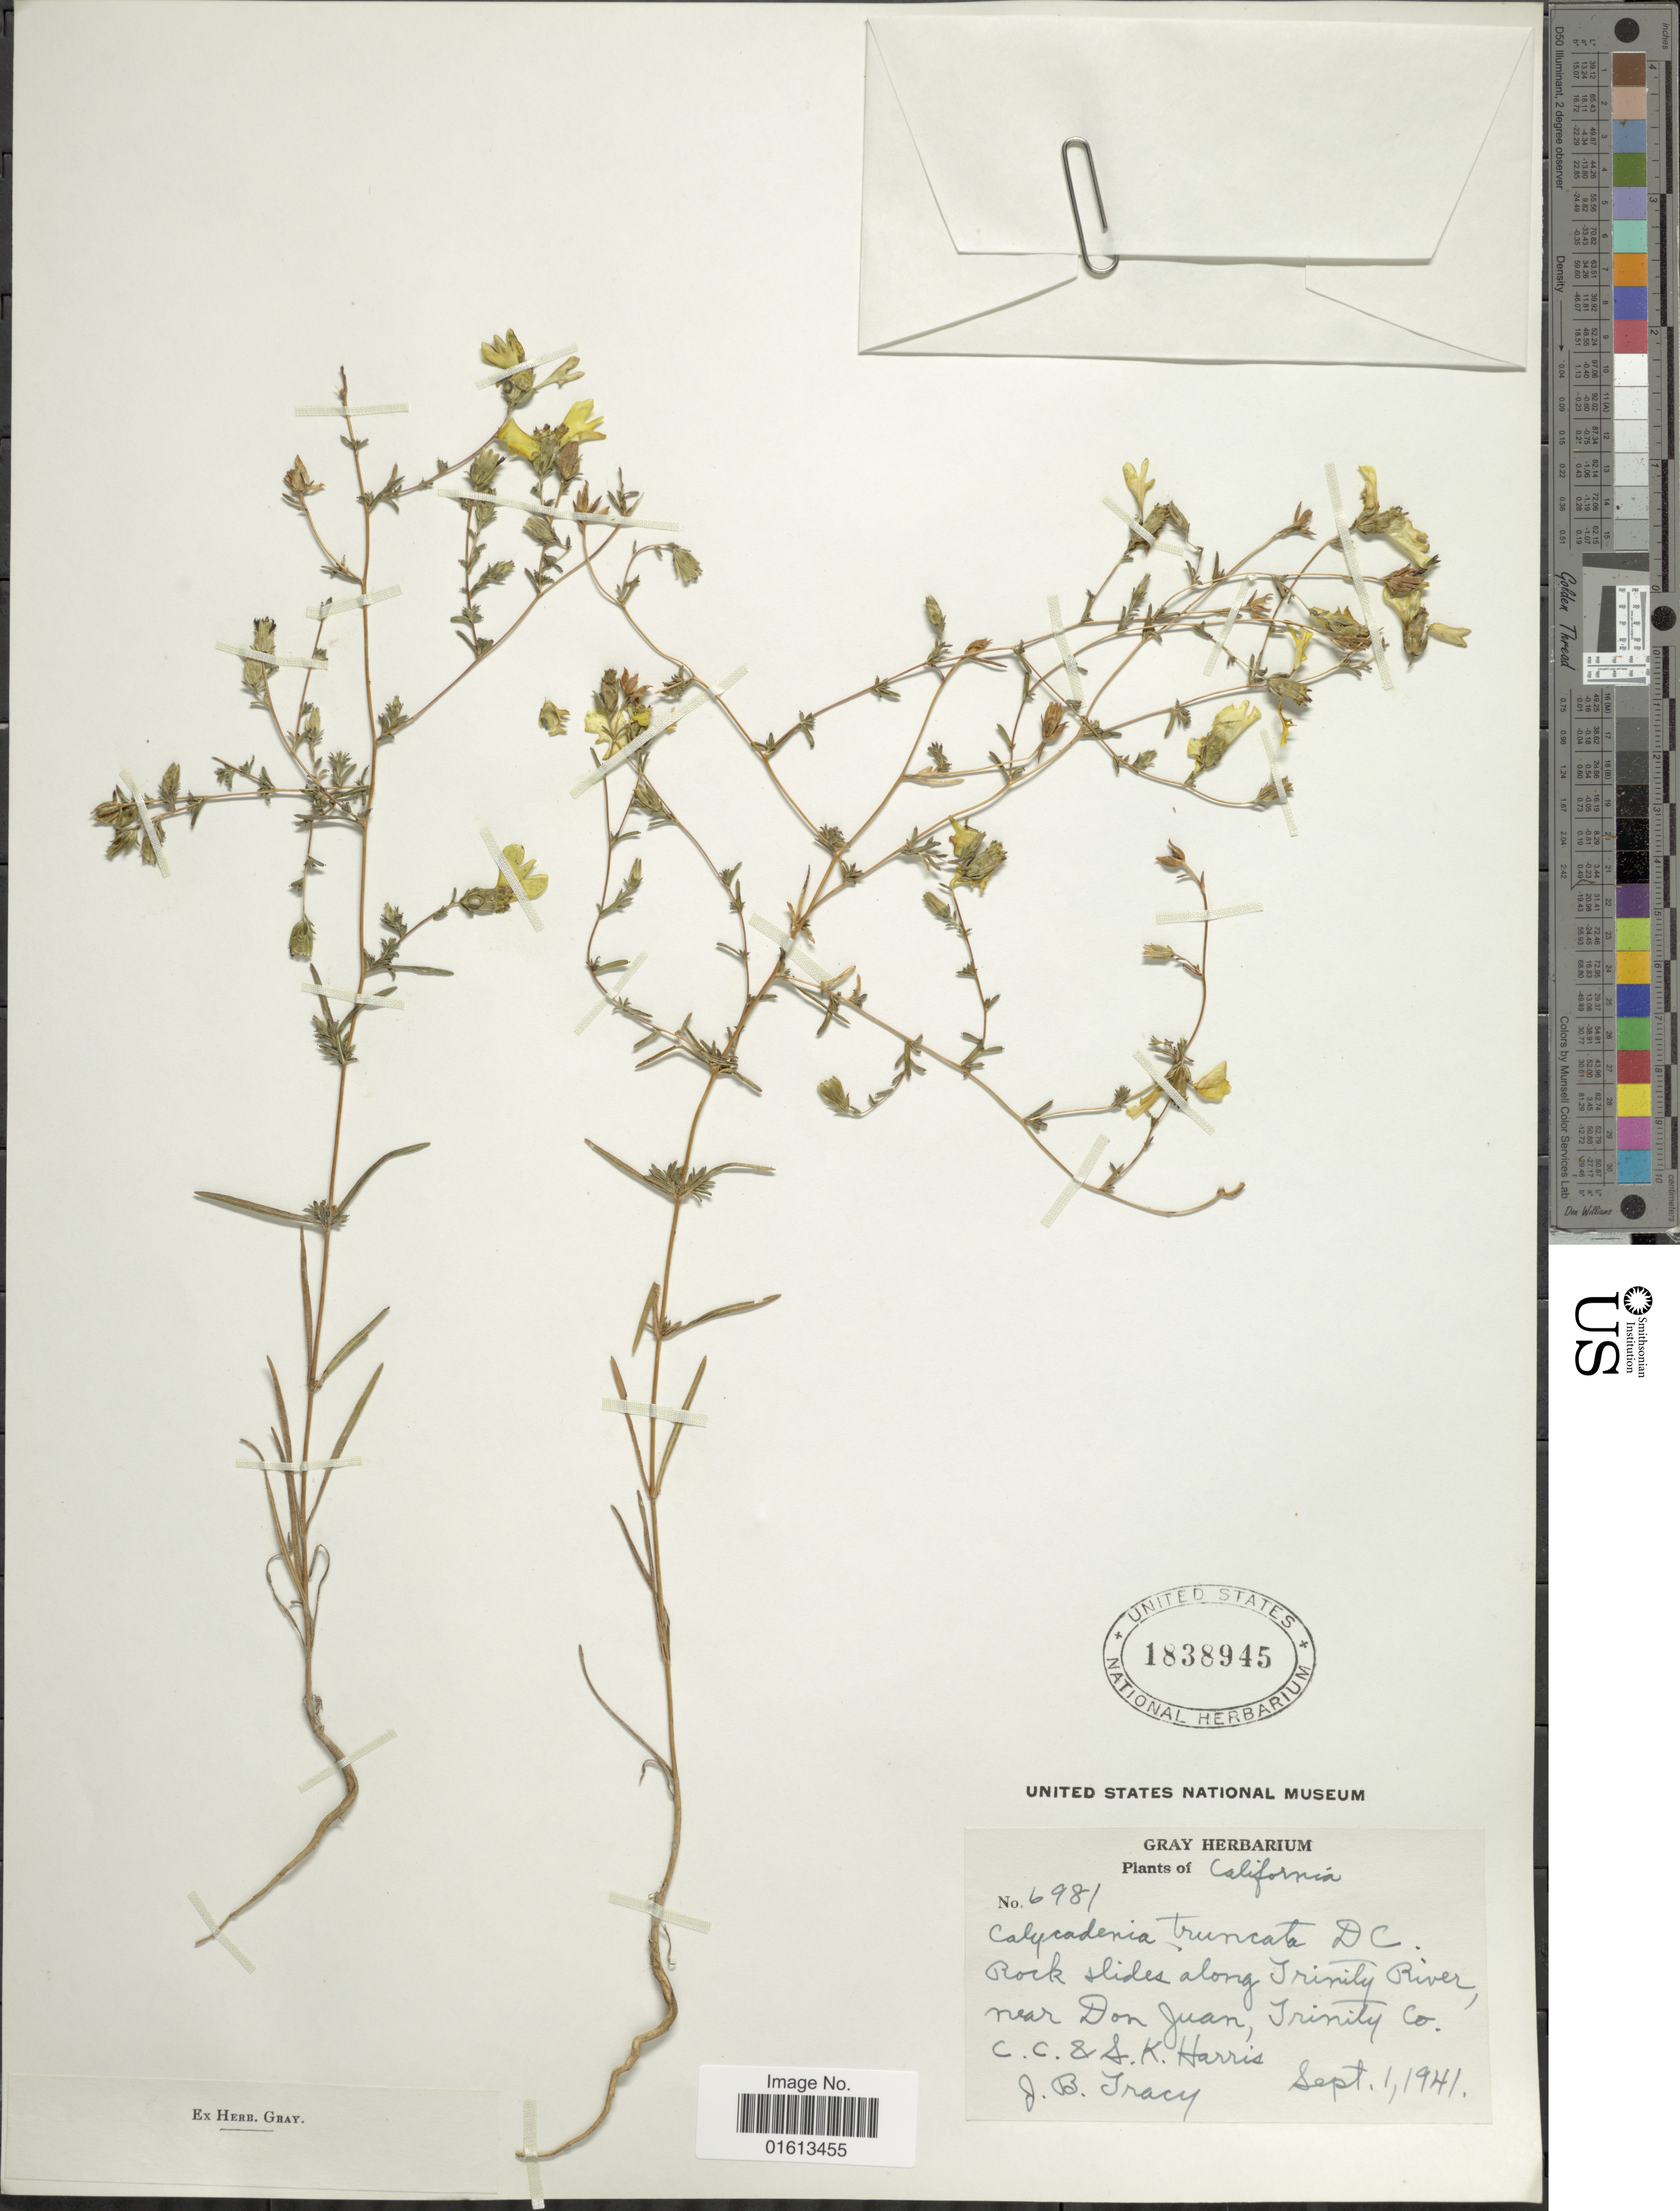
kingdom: Plantae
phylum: Tracheophyta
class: Magnoliopsida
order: Asterales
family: Asteraceae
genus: Calycadenia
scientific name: Calycadenia truncata subsp. truncata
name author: DC.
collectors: C. C. Harris, S. K. Harris & J. Tracy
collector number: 6981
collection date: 1941-09-01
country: United States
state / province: California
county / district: Trinity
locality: Rock sides along Trinily River, near Don Juan, Trinily Co.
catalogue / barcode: US 1838945